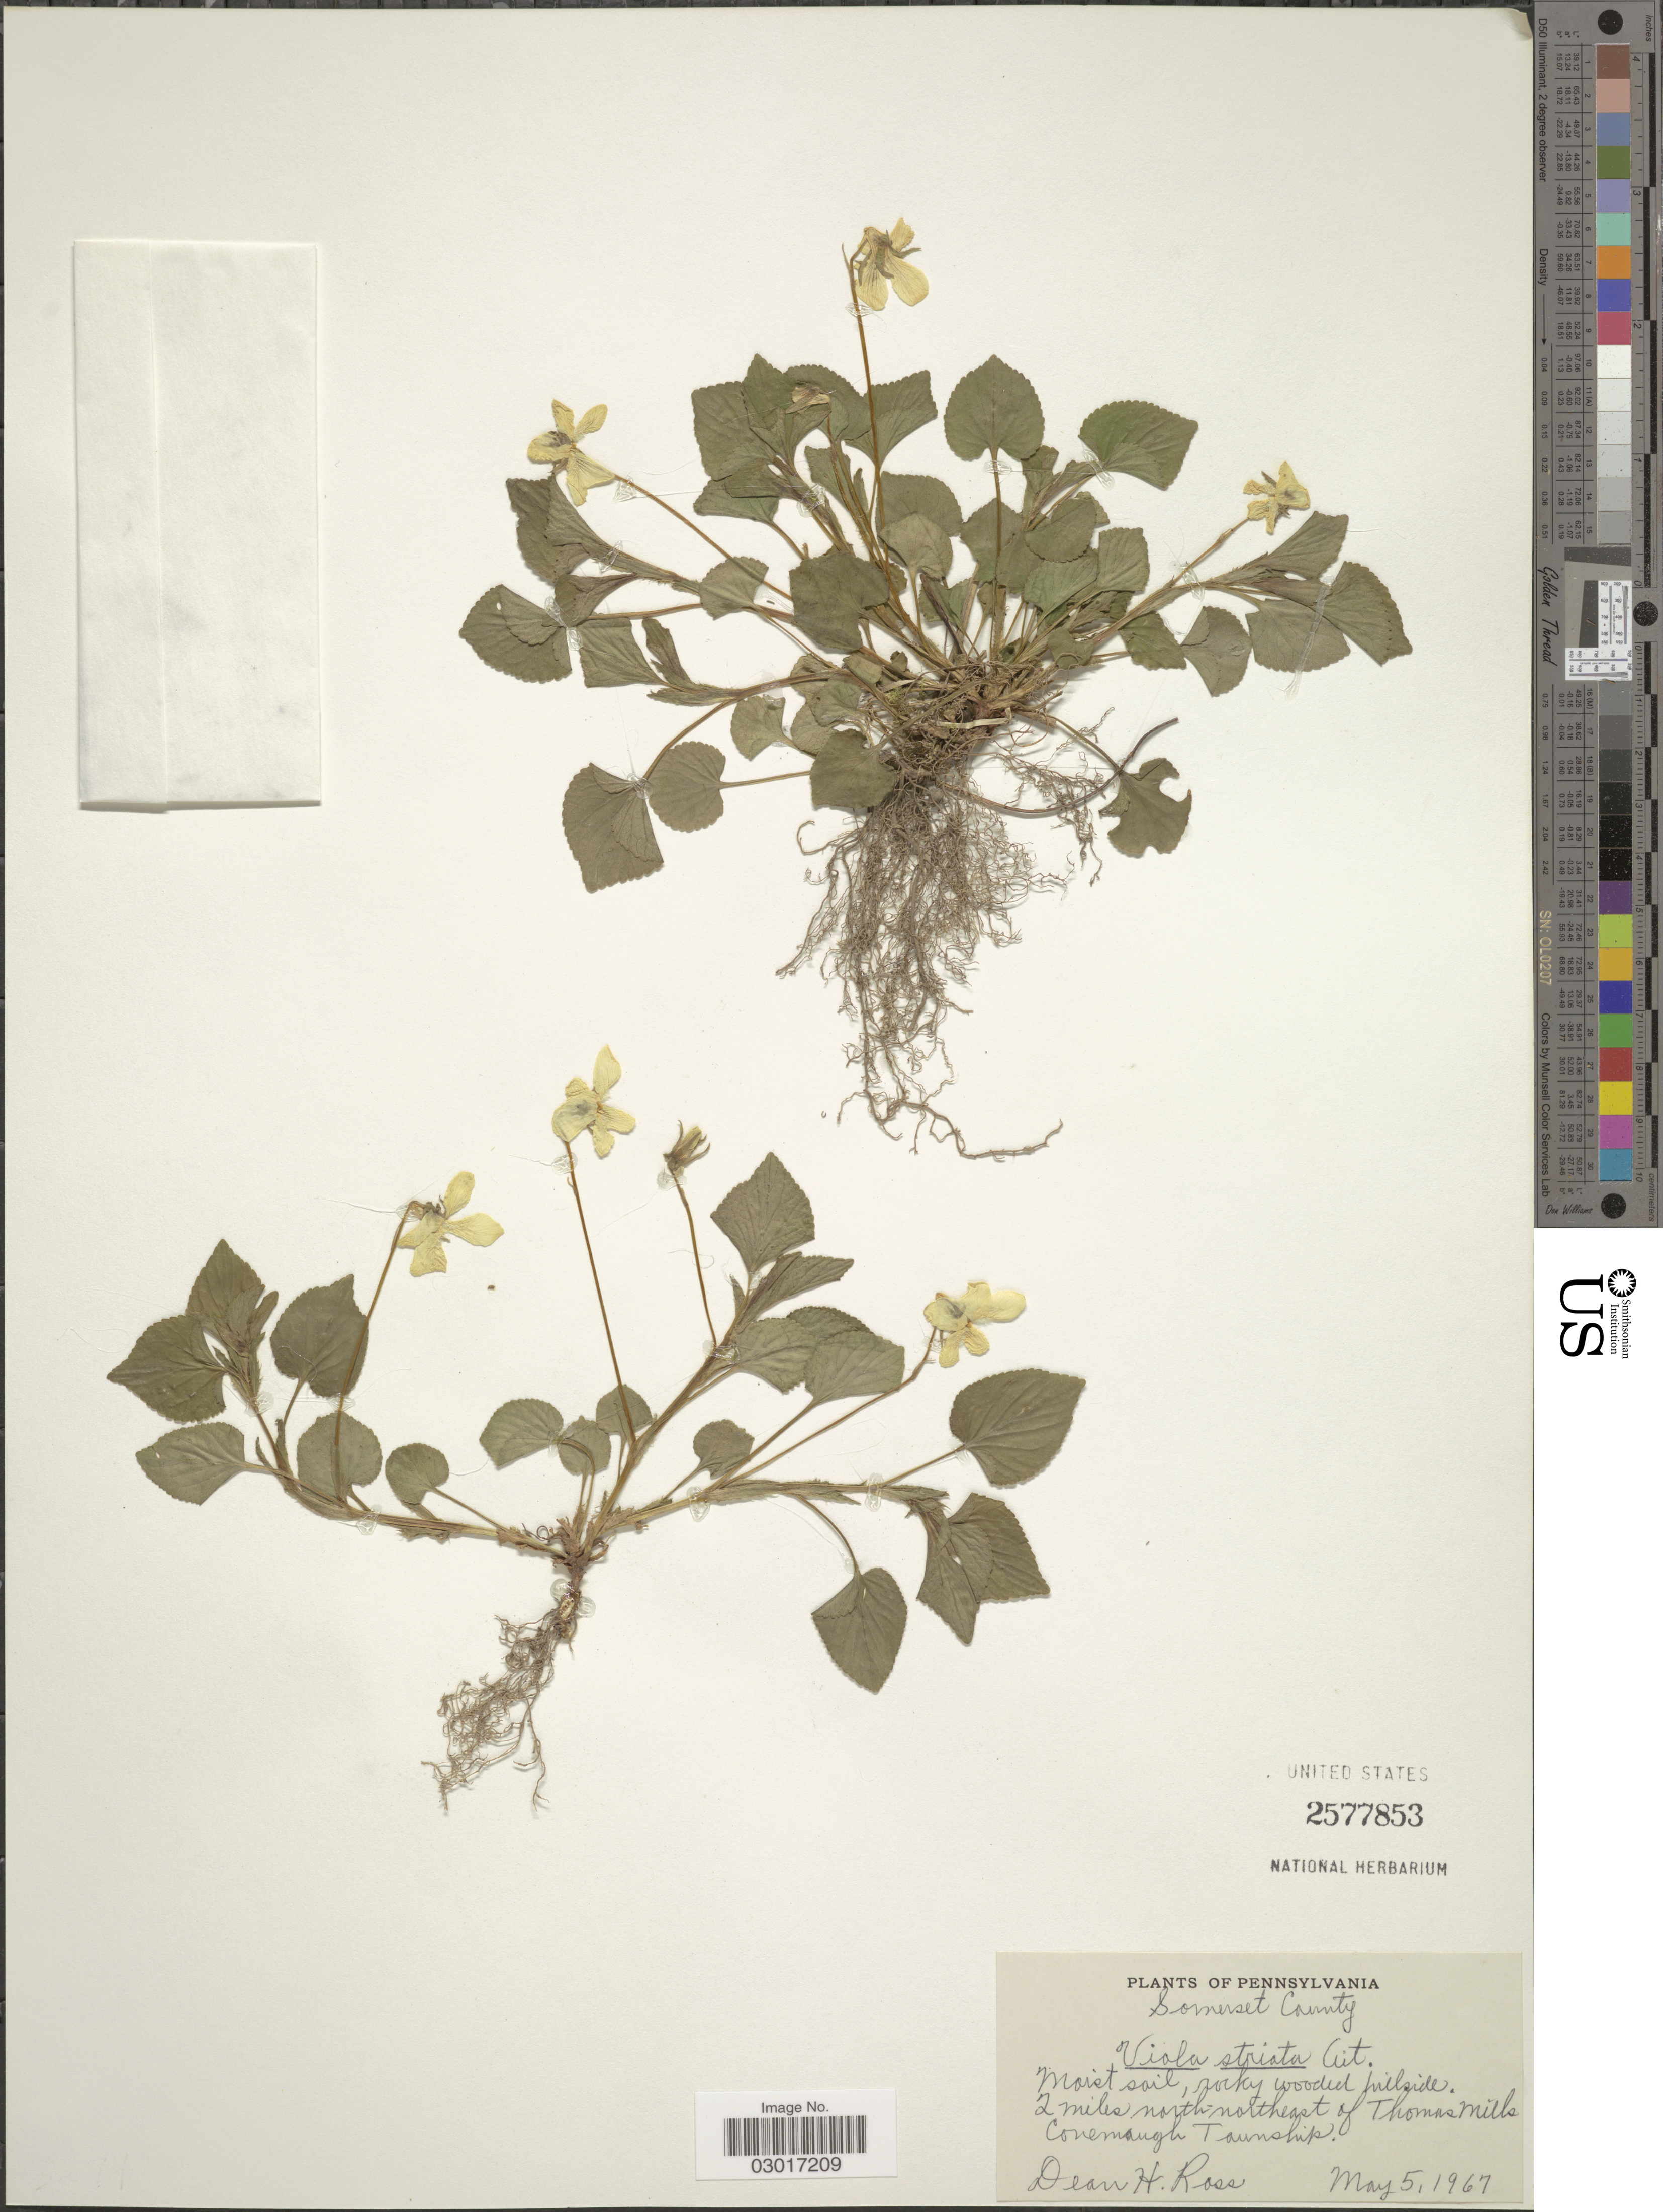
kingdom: Plantae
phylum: Tracheophyta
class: Magnoliopsida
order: Malpighiales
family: Violaceae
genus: Viola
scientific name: Viola striata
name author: Aiton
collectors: D. Rose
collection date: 1967-05-05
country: United States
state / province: Pennsylvania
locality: Somerset County. 2 miles north-northeast of Thomas Mills Covemaugh Township.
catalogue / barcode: US 2577853